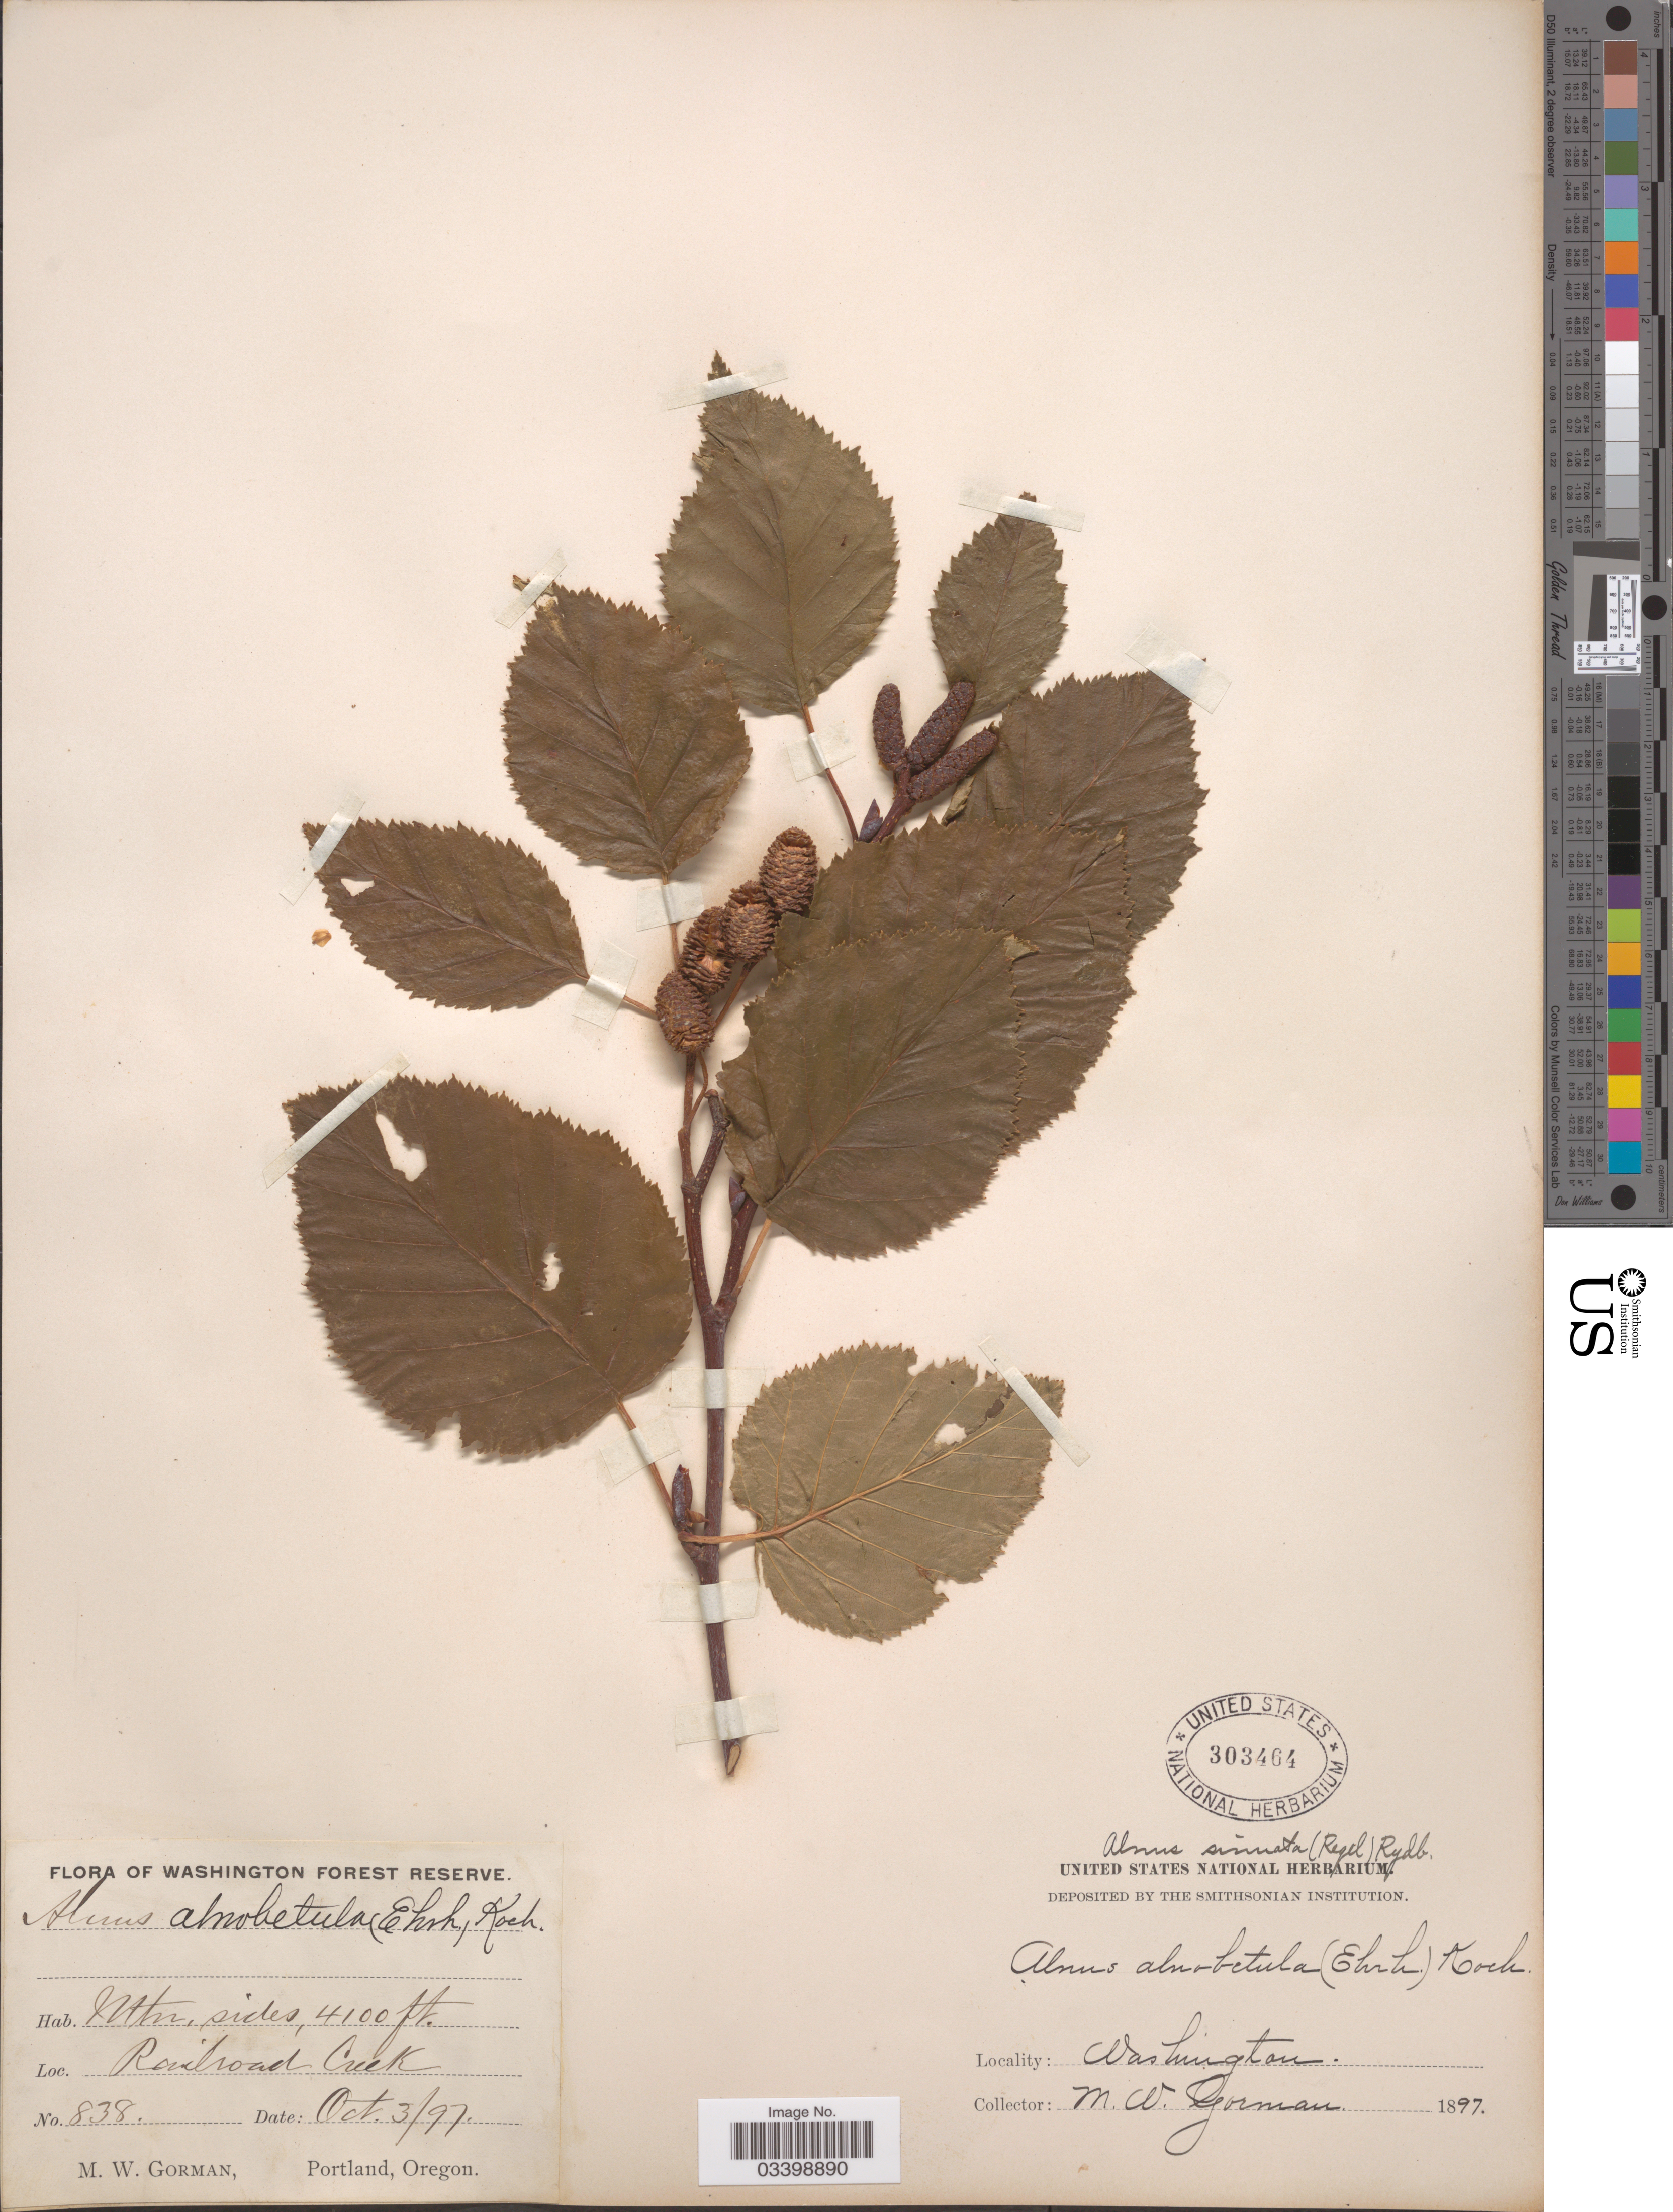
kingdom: Plantae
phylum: Tracheophyta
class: Magnoliopsida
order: Fagales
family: Betulaceae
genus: Alnus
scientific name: Alnus viridis subsp. sinuata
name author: Regel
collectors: M. W. Gorman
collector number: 838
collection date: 1897-10-03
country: United States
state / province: Washington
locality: Washington Forest Reserve. Railroad Creek.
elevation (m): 1250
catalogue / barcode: US 303464